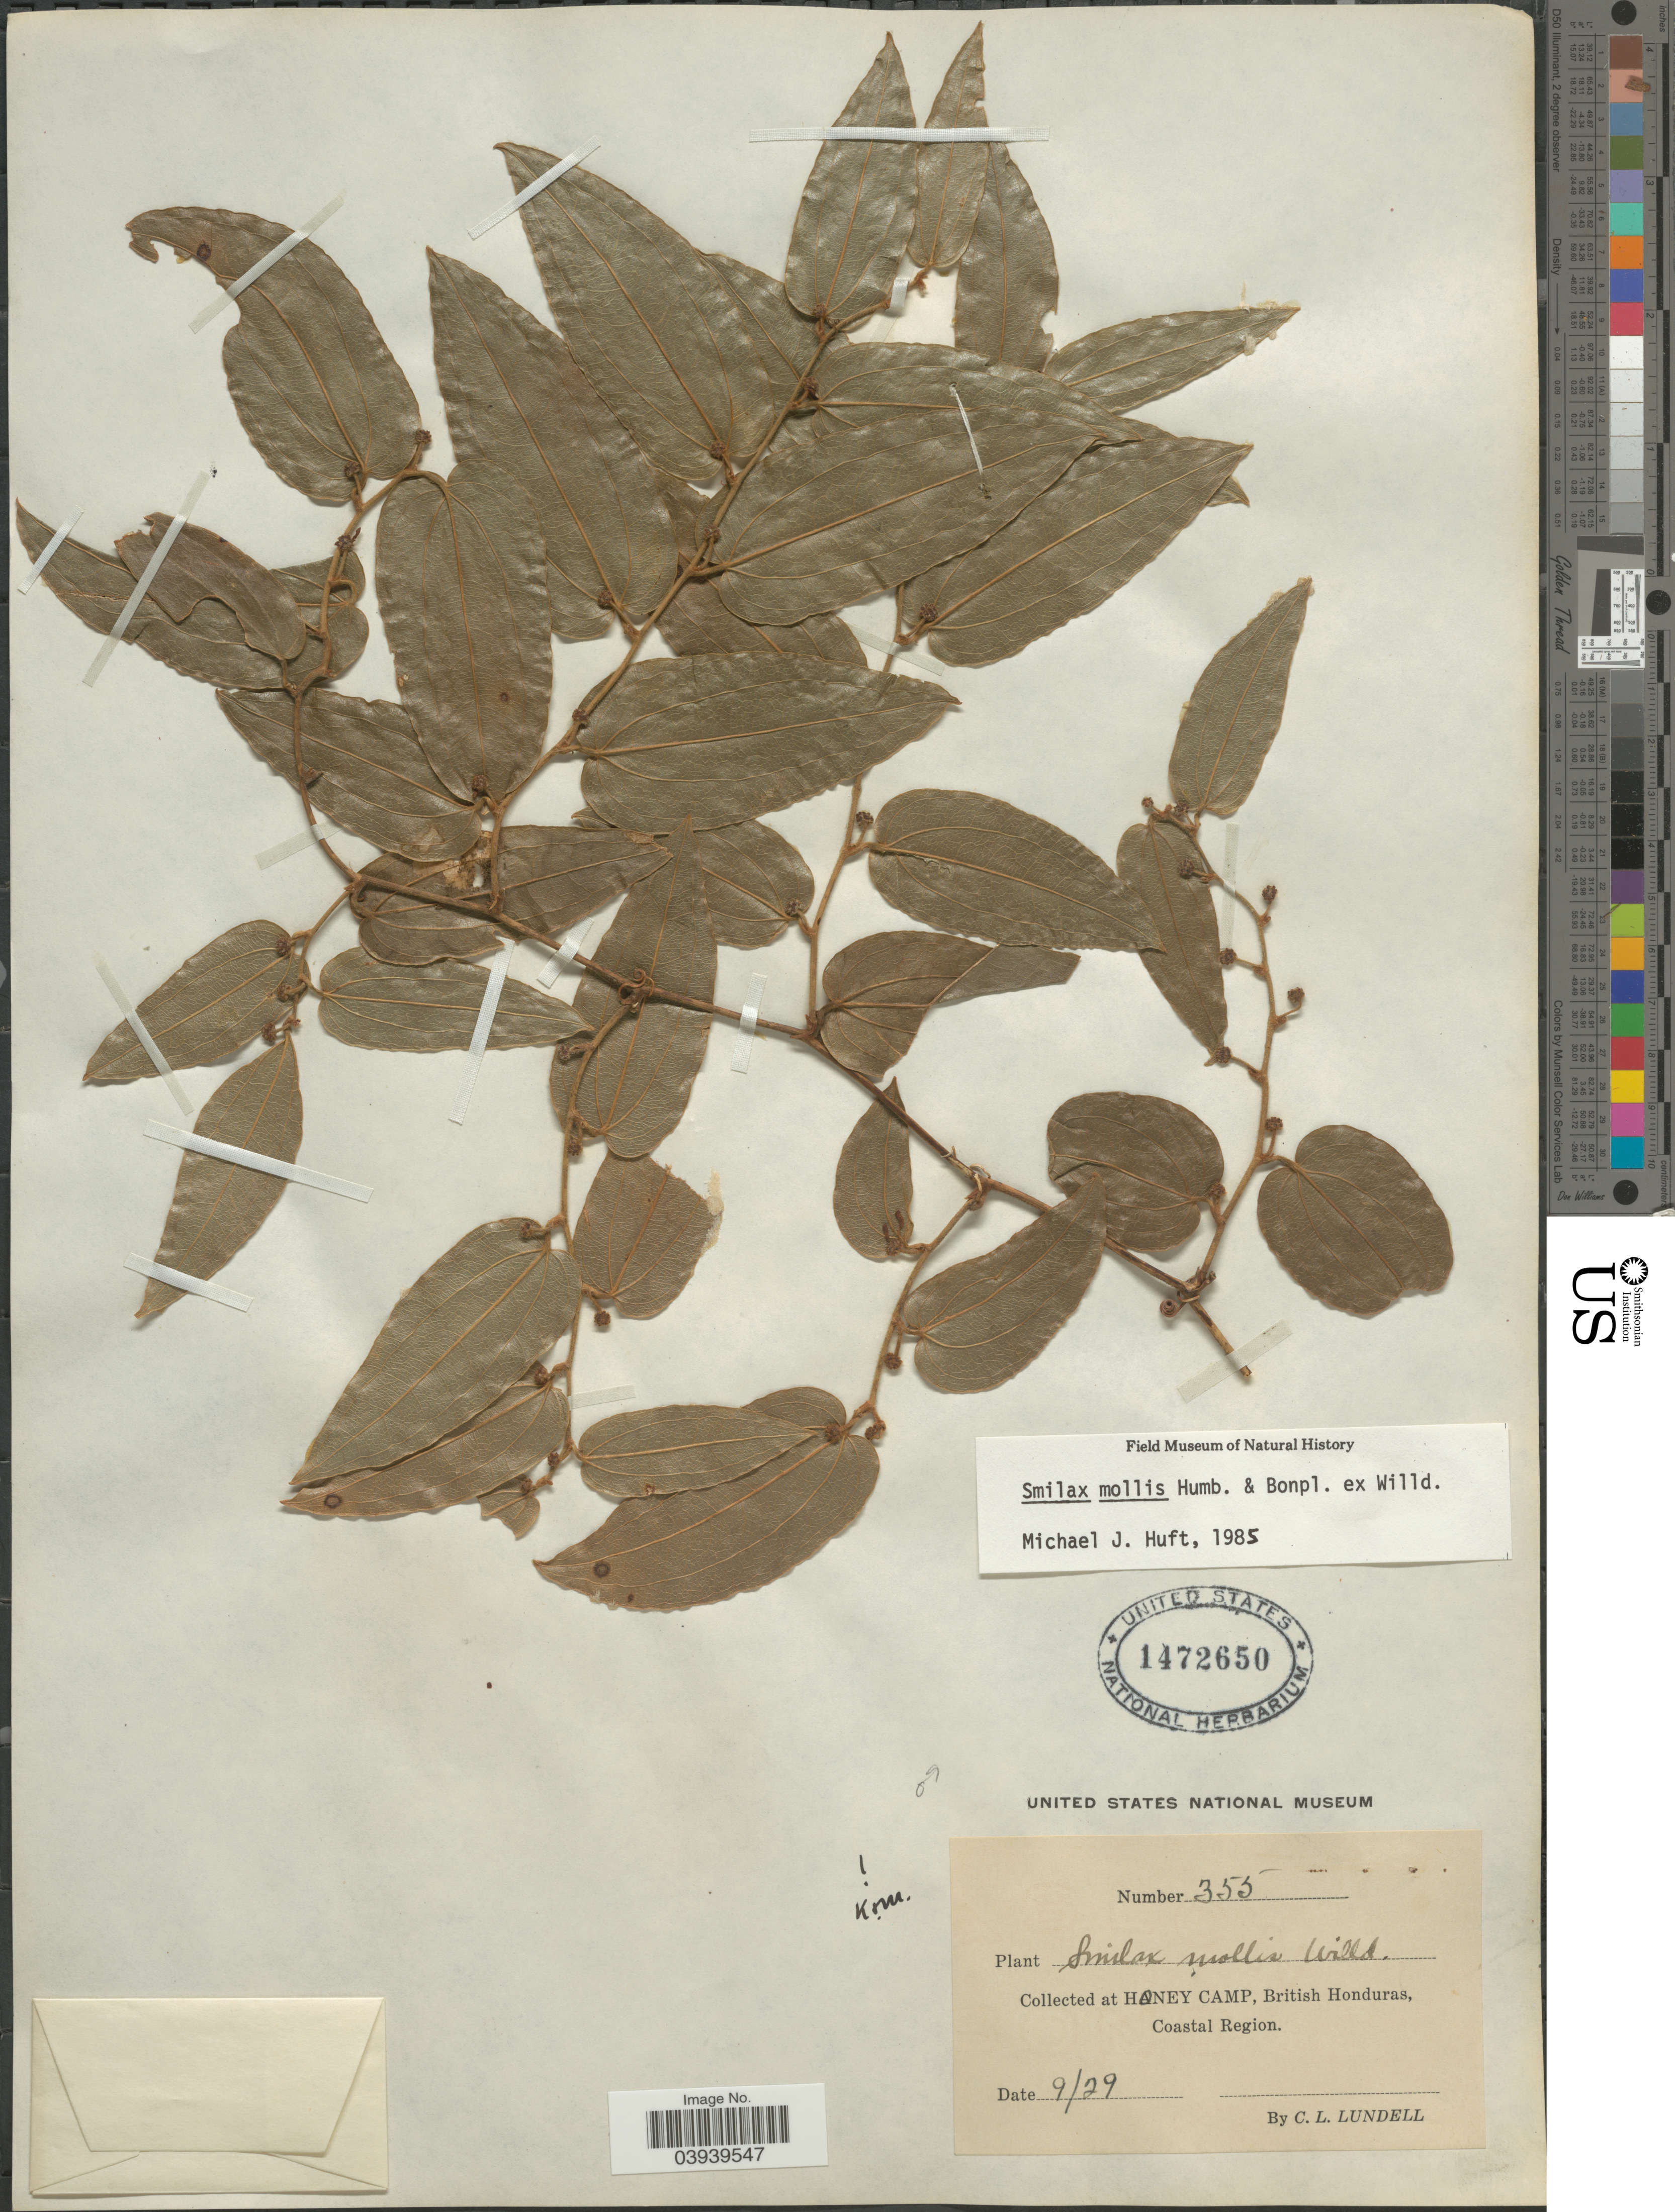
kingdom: Plantae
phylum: Tracheophyta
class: Liliopsida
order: Liliales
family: Smilacaceae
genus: Smilax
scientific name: Smilax mollis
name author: Humb. & Bonpl. ex Willd.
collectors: C. L. Lundell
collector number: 355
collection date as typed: Transcribed d/m/y: /9/29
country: Belize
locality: At Honey Camp, British Honduras, Coastal Region.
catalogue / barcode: US 1472650